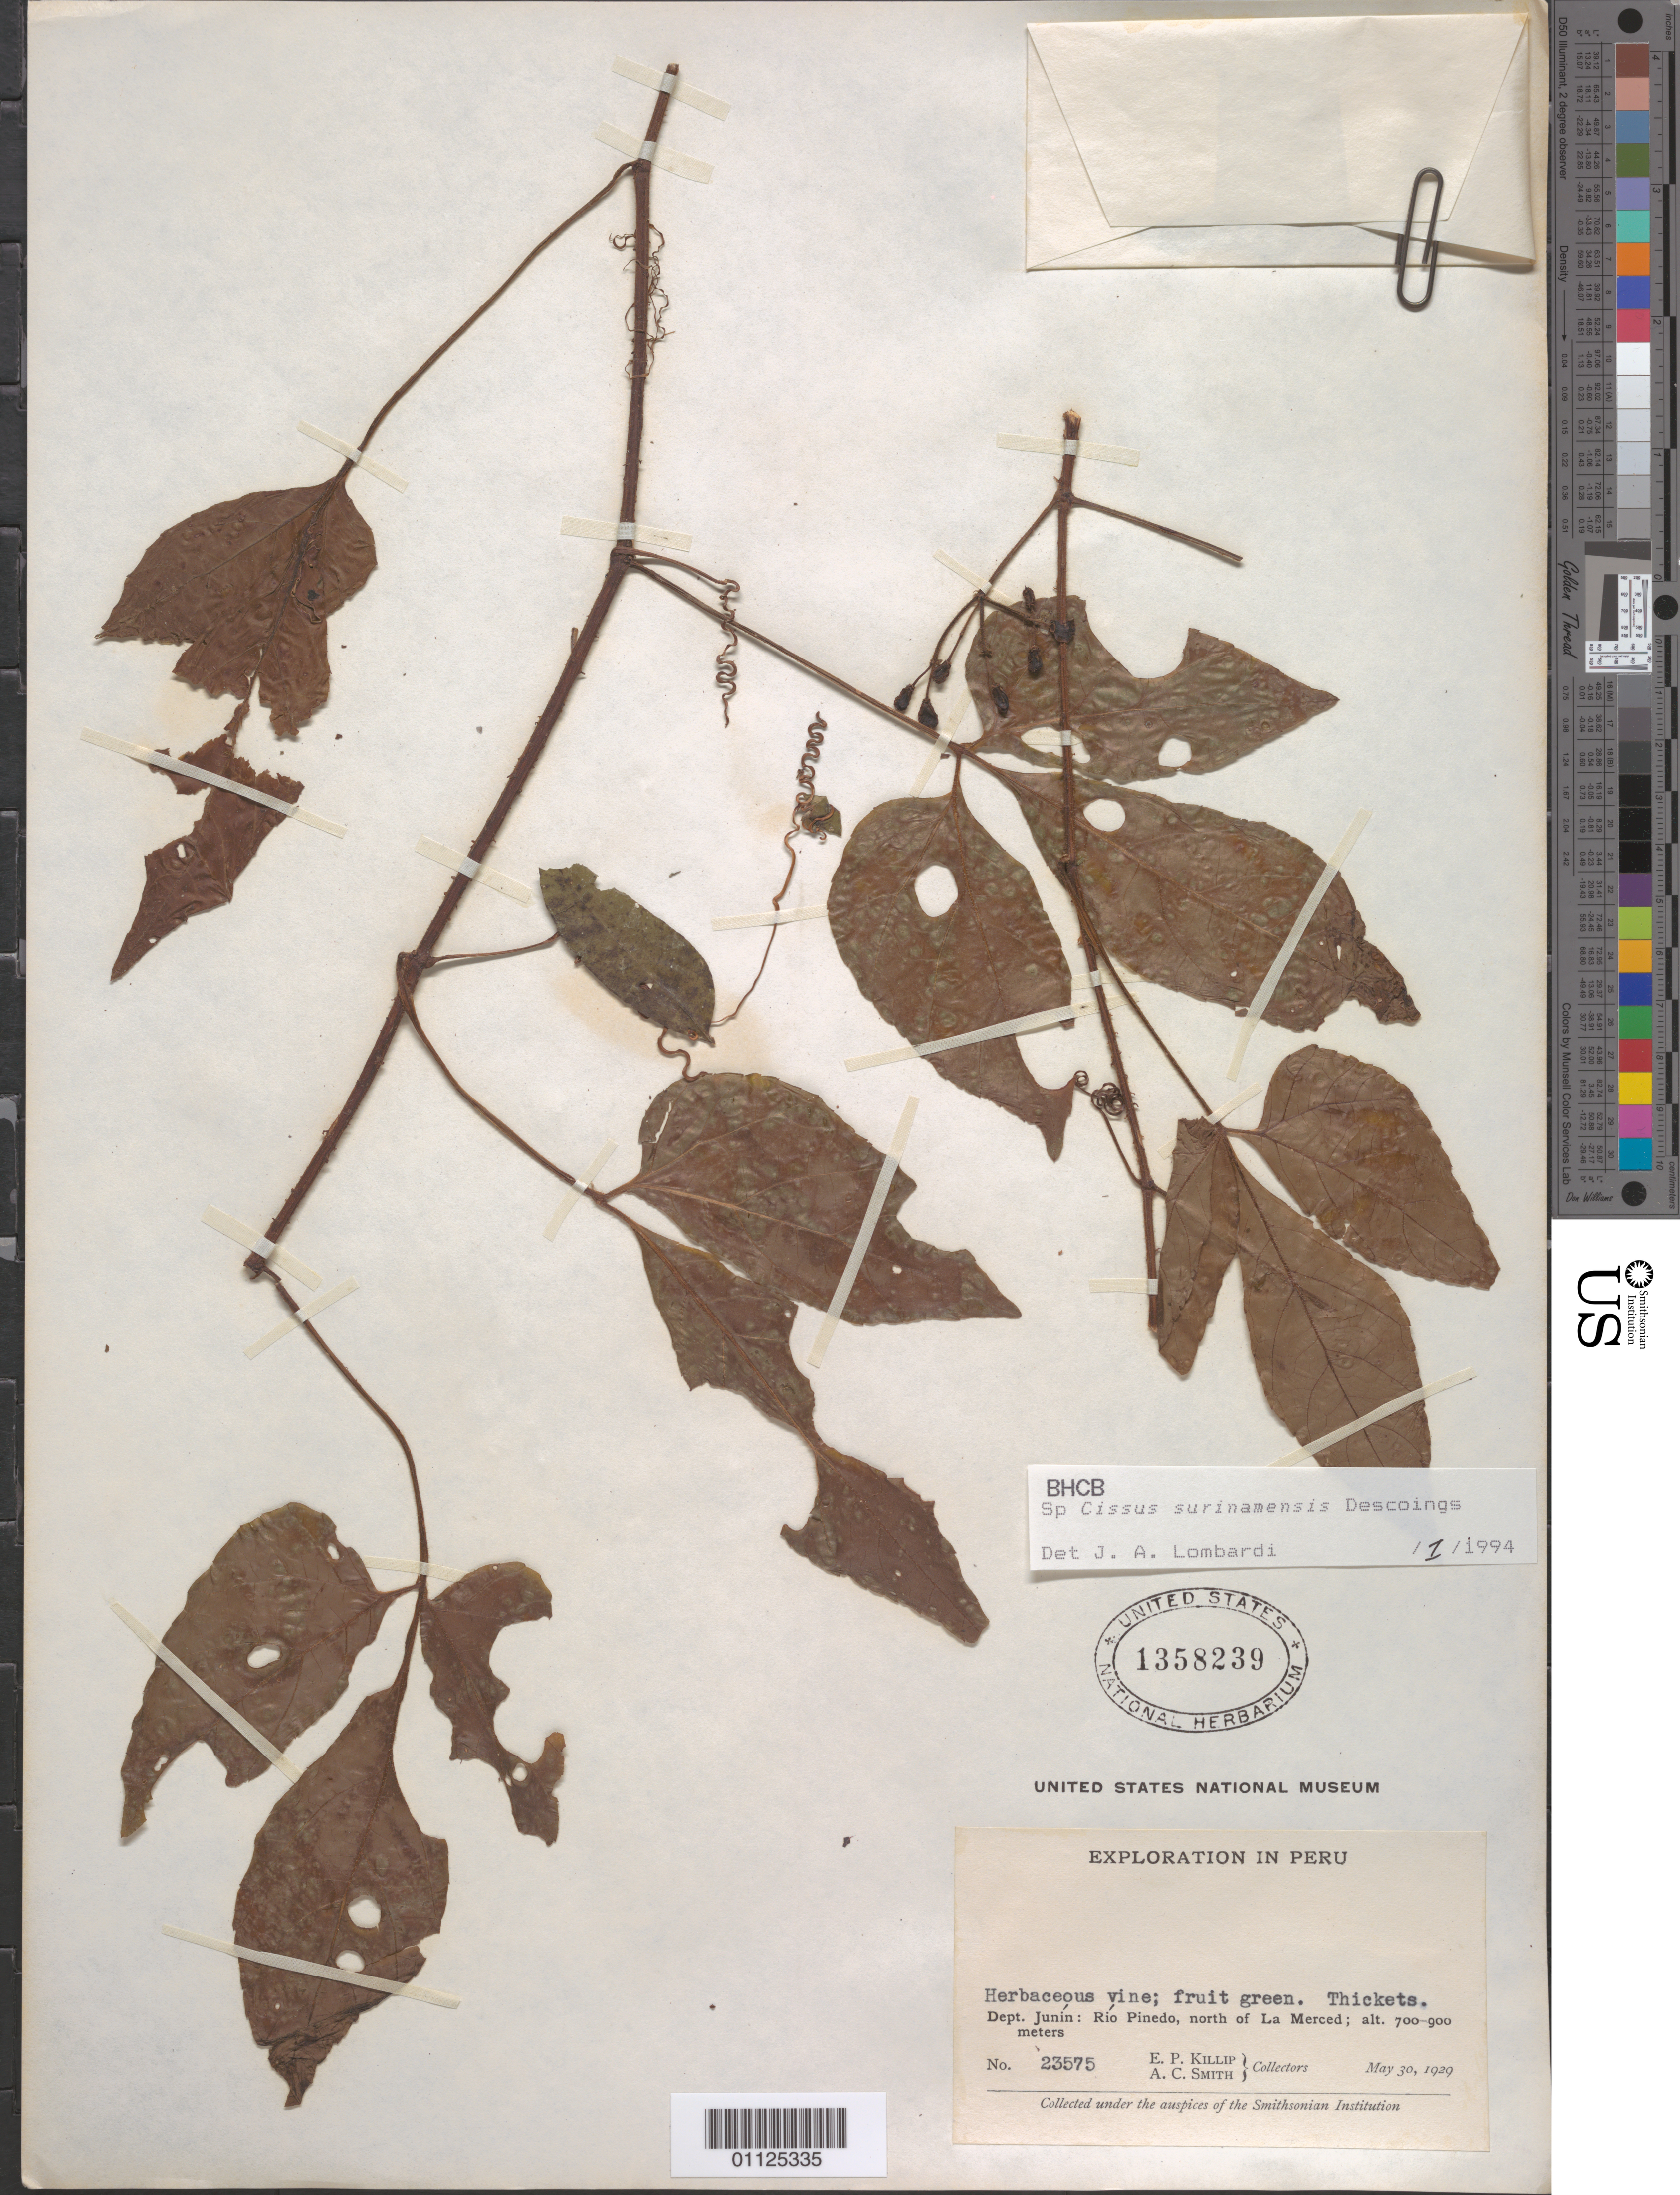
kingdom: Plantae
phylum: Tracheophyta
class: Magnoliopsida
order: Vitales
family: Vitaceae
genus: Cissus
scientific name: Cissus surinamensis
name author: Desc.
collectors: E. P. Killip & A. C. Smith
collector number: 23575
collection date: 1929-05-30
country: Peru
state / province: Junín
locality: Rio Pinedo, N of La Merced.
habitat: Herbaceous vine. Thickets.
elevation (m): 700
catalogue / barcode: US 1358239